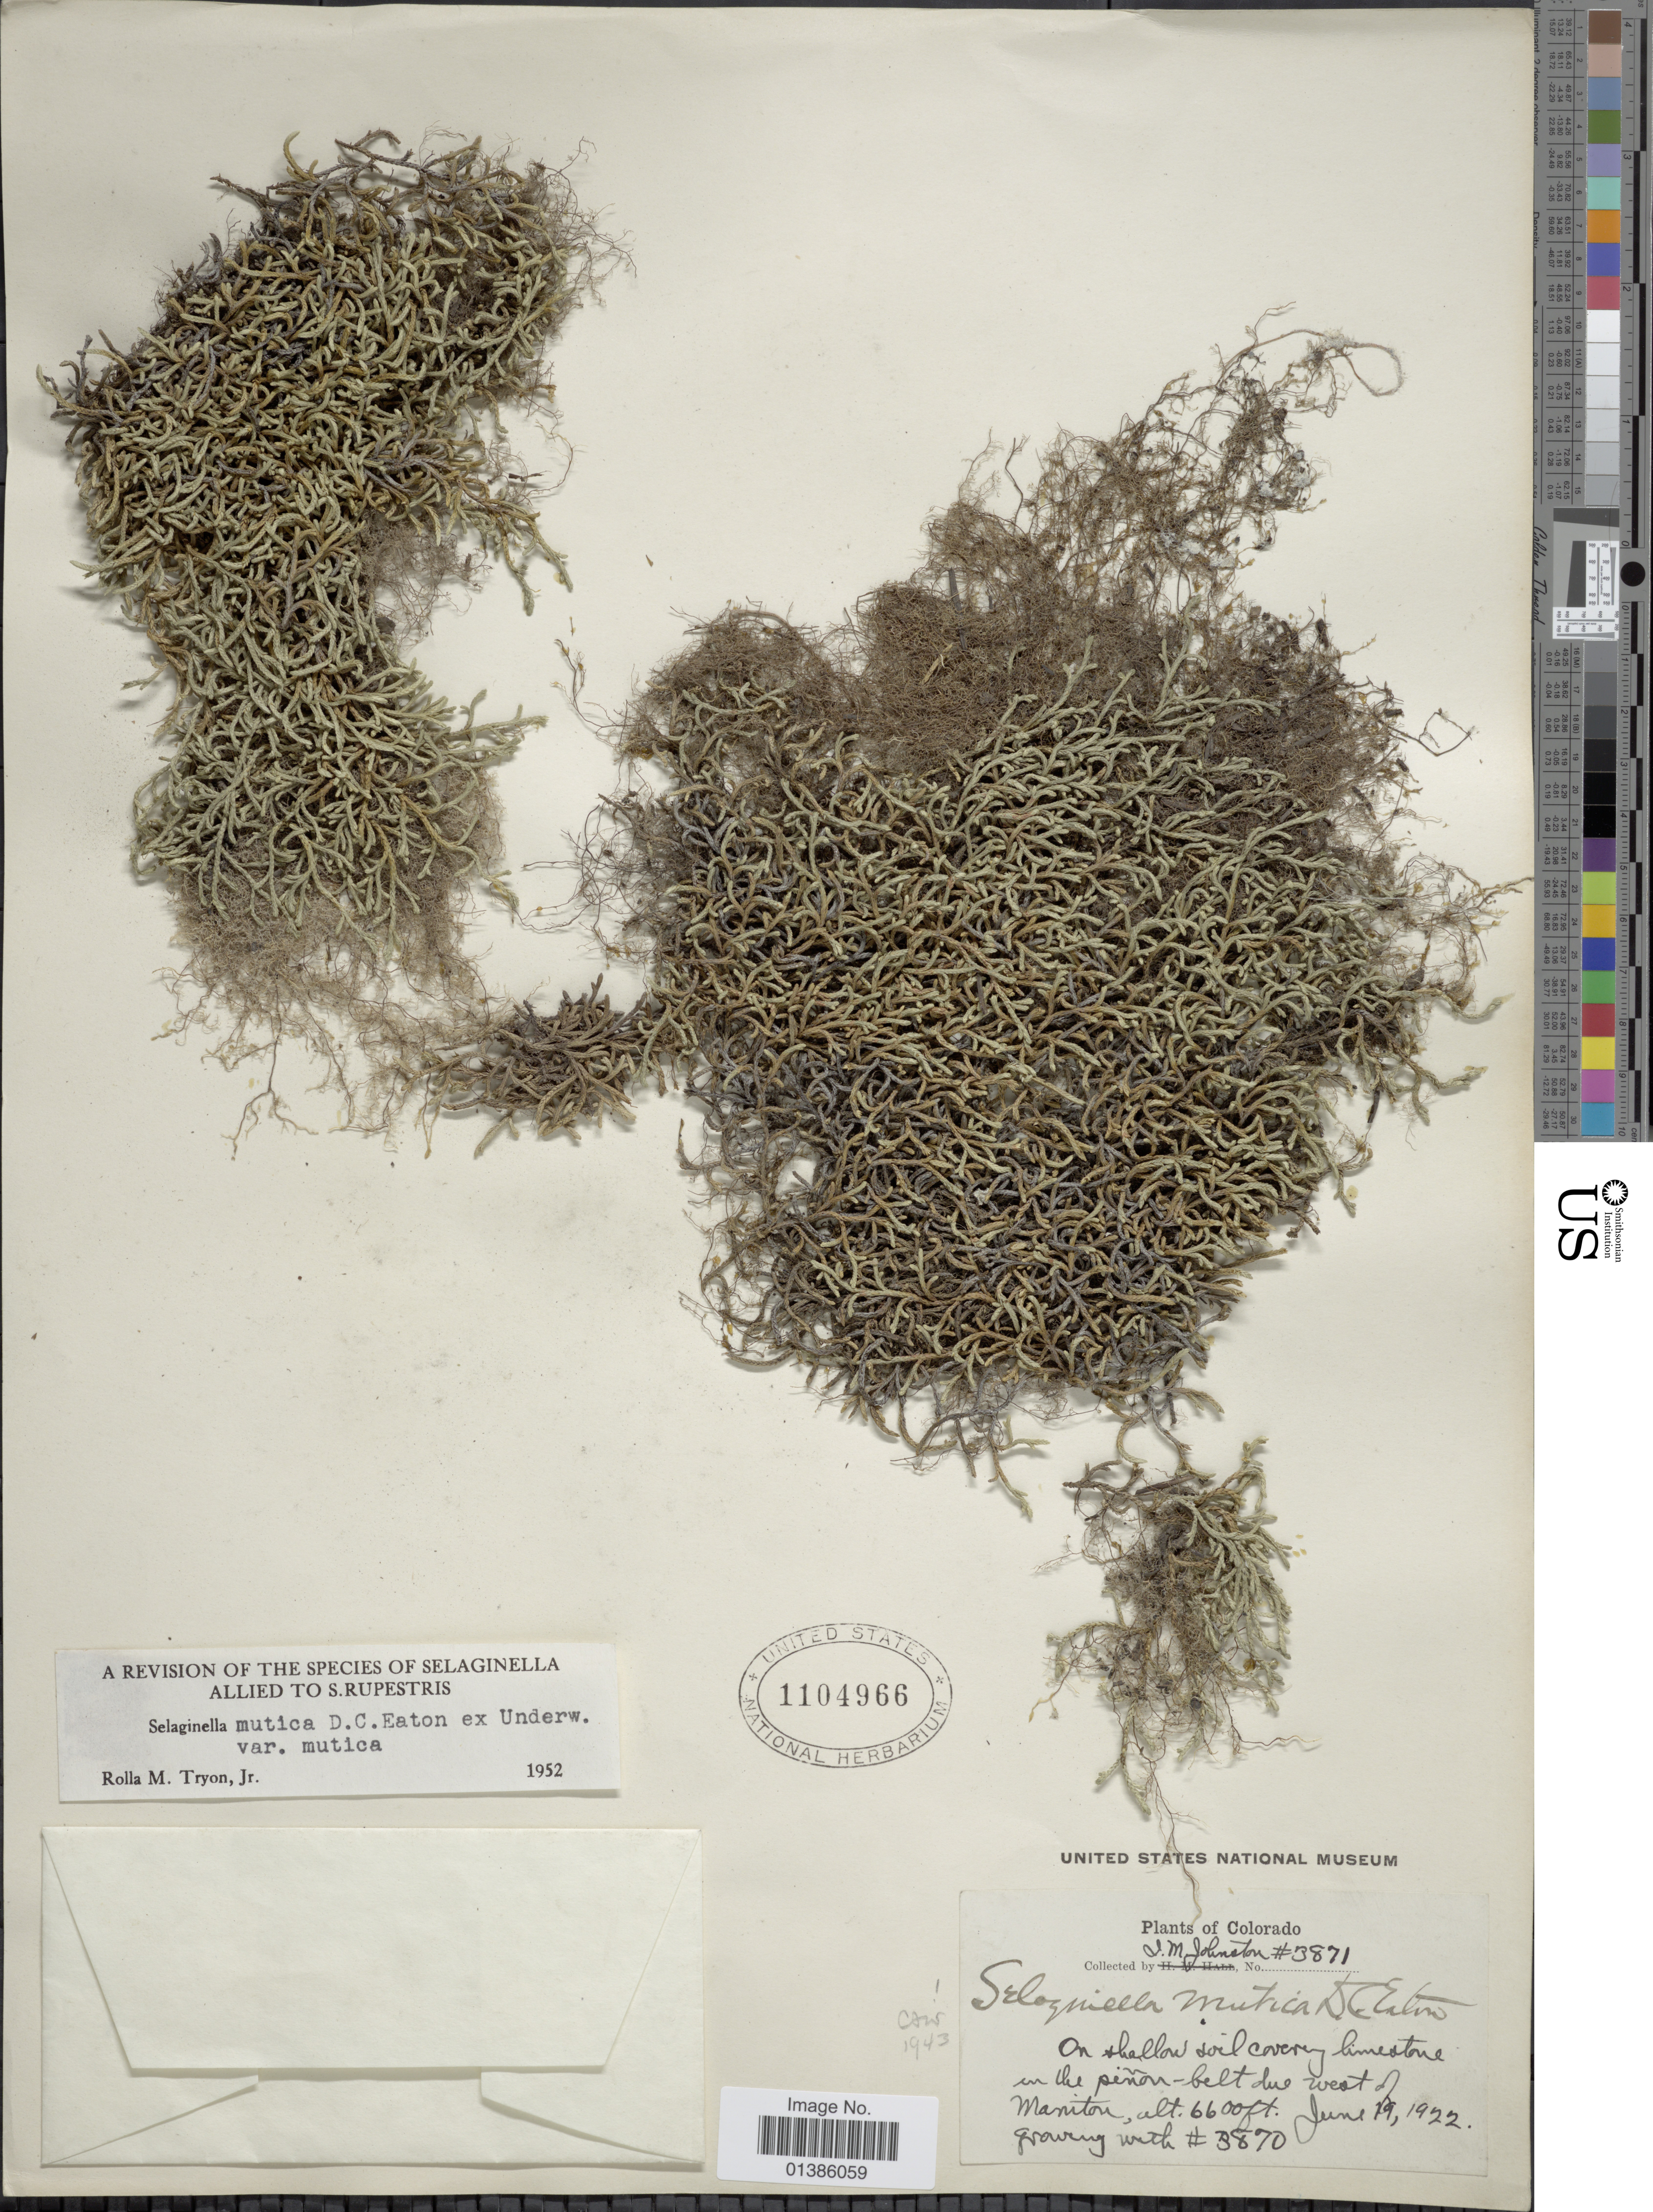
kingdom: Plantae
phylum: Tracheophyta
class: Lycopodiopsida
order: Selaginellales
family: Selaginellaceae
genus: Selaginella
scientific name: Selaginella mutica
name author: D.C. Eaton in Underw.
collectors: I.M. Johnston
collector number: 3871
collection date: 1922-06-19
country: United States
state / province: Colorado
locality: On shallow soil covering limestone in the Piñon-belt due west of Manitou.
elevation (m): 2012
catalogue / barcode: US 1104966